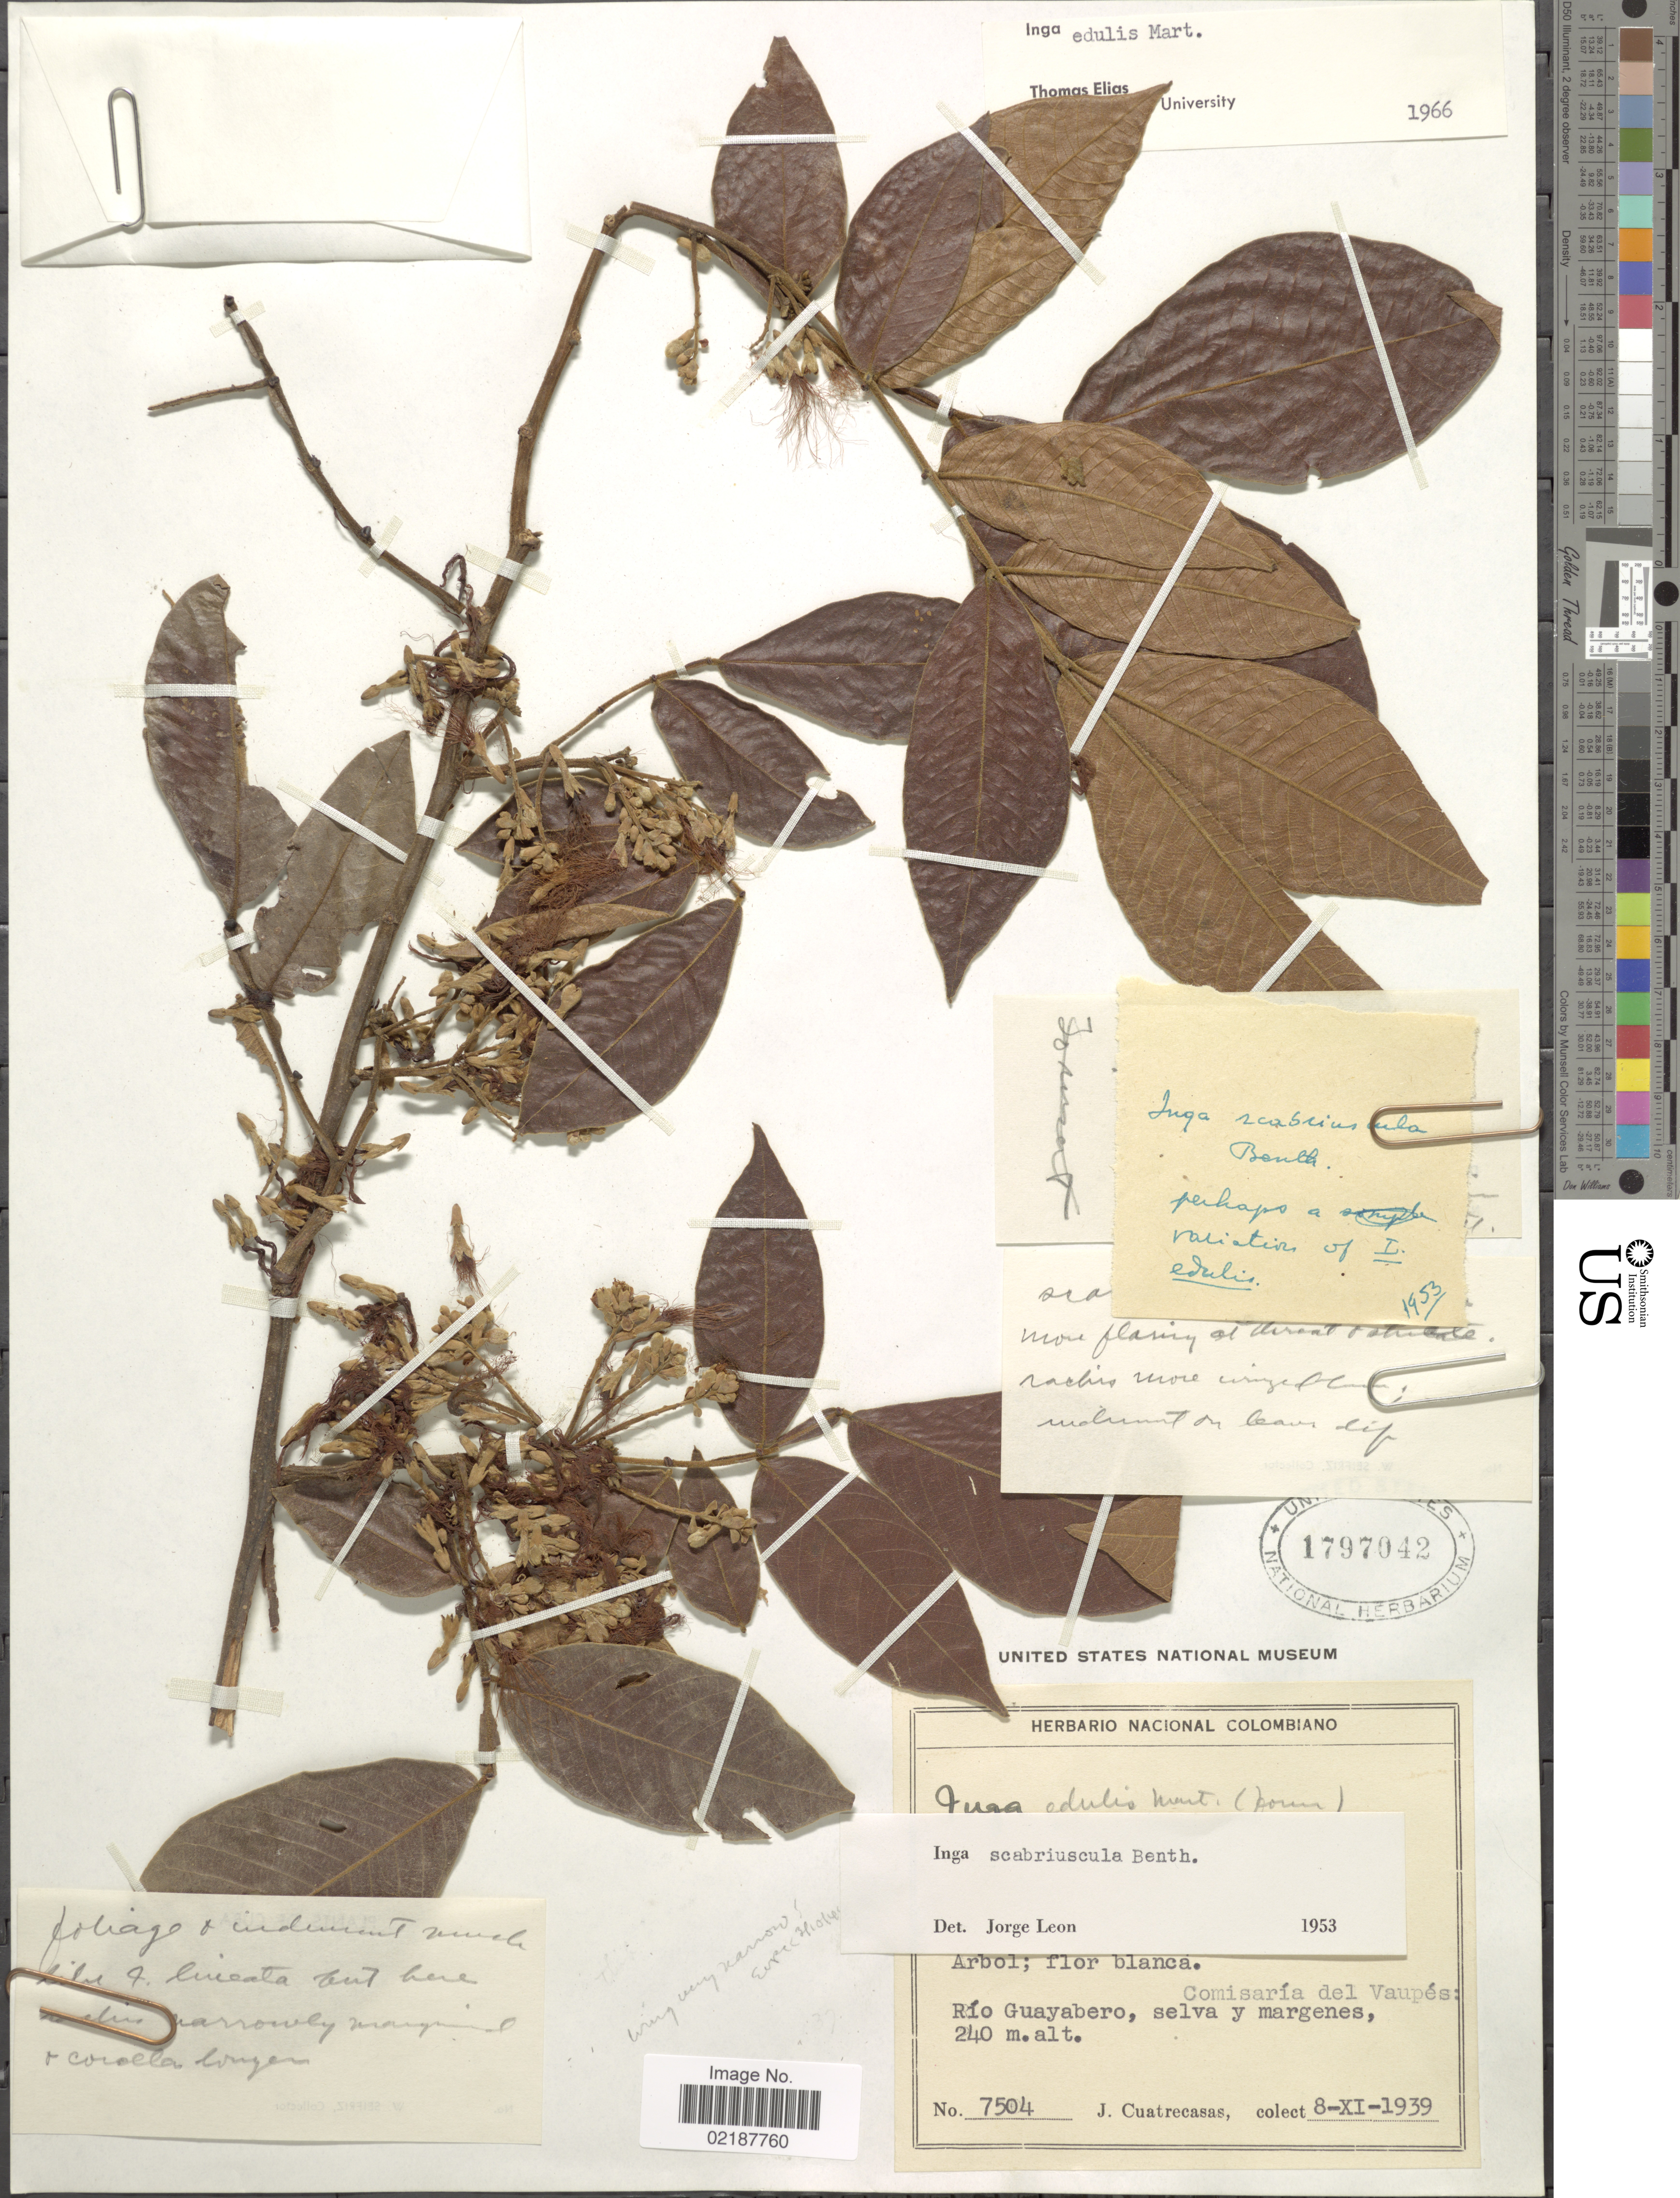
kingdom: Plantae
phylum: Tracheophyta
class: Magnoliopsida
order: Fabales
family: Fabaceae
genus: Inga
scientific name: Inga edulis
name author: Mart.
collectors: J. Cuatrecasas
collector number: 7504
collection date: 1939-11-08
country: Colombia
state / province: Vaupés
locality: Comisaria del Vaupes, Rio Guayabero, selva y margenes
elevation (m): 240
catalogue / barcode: US 1797042